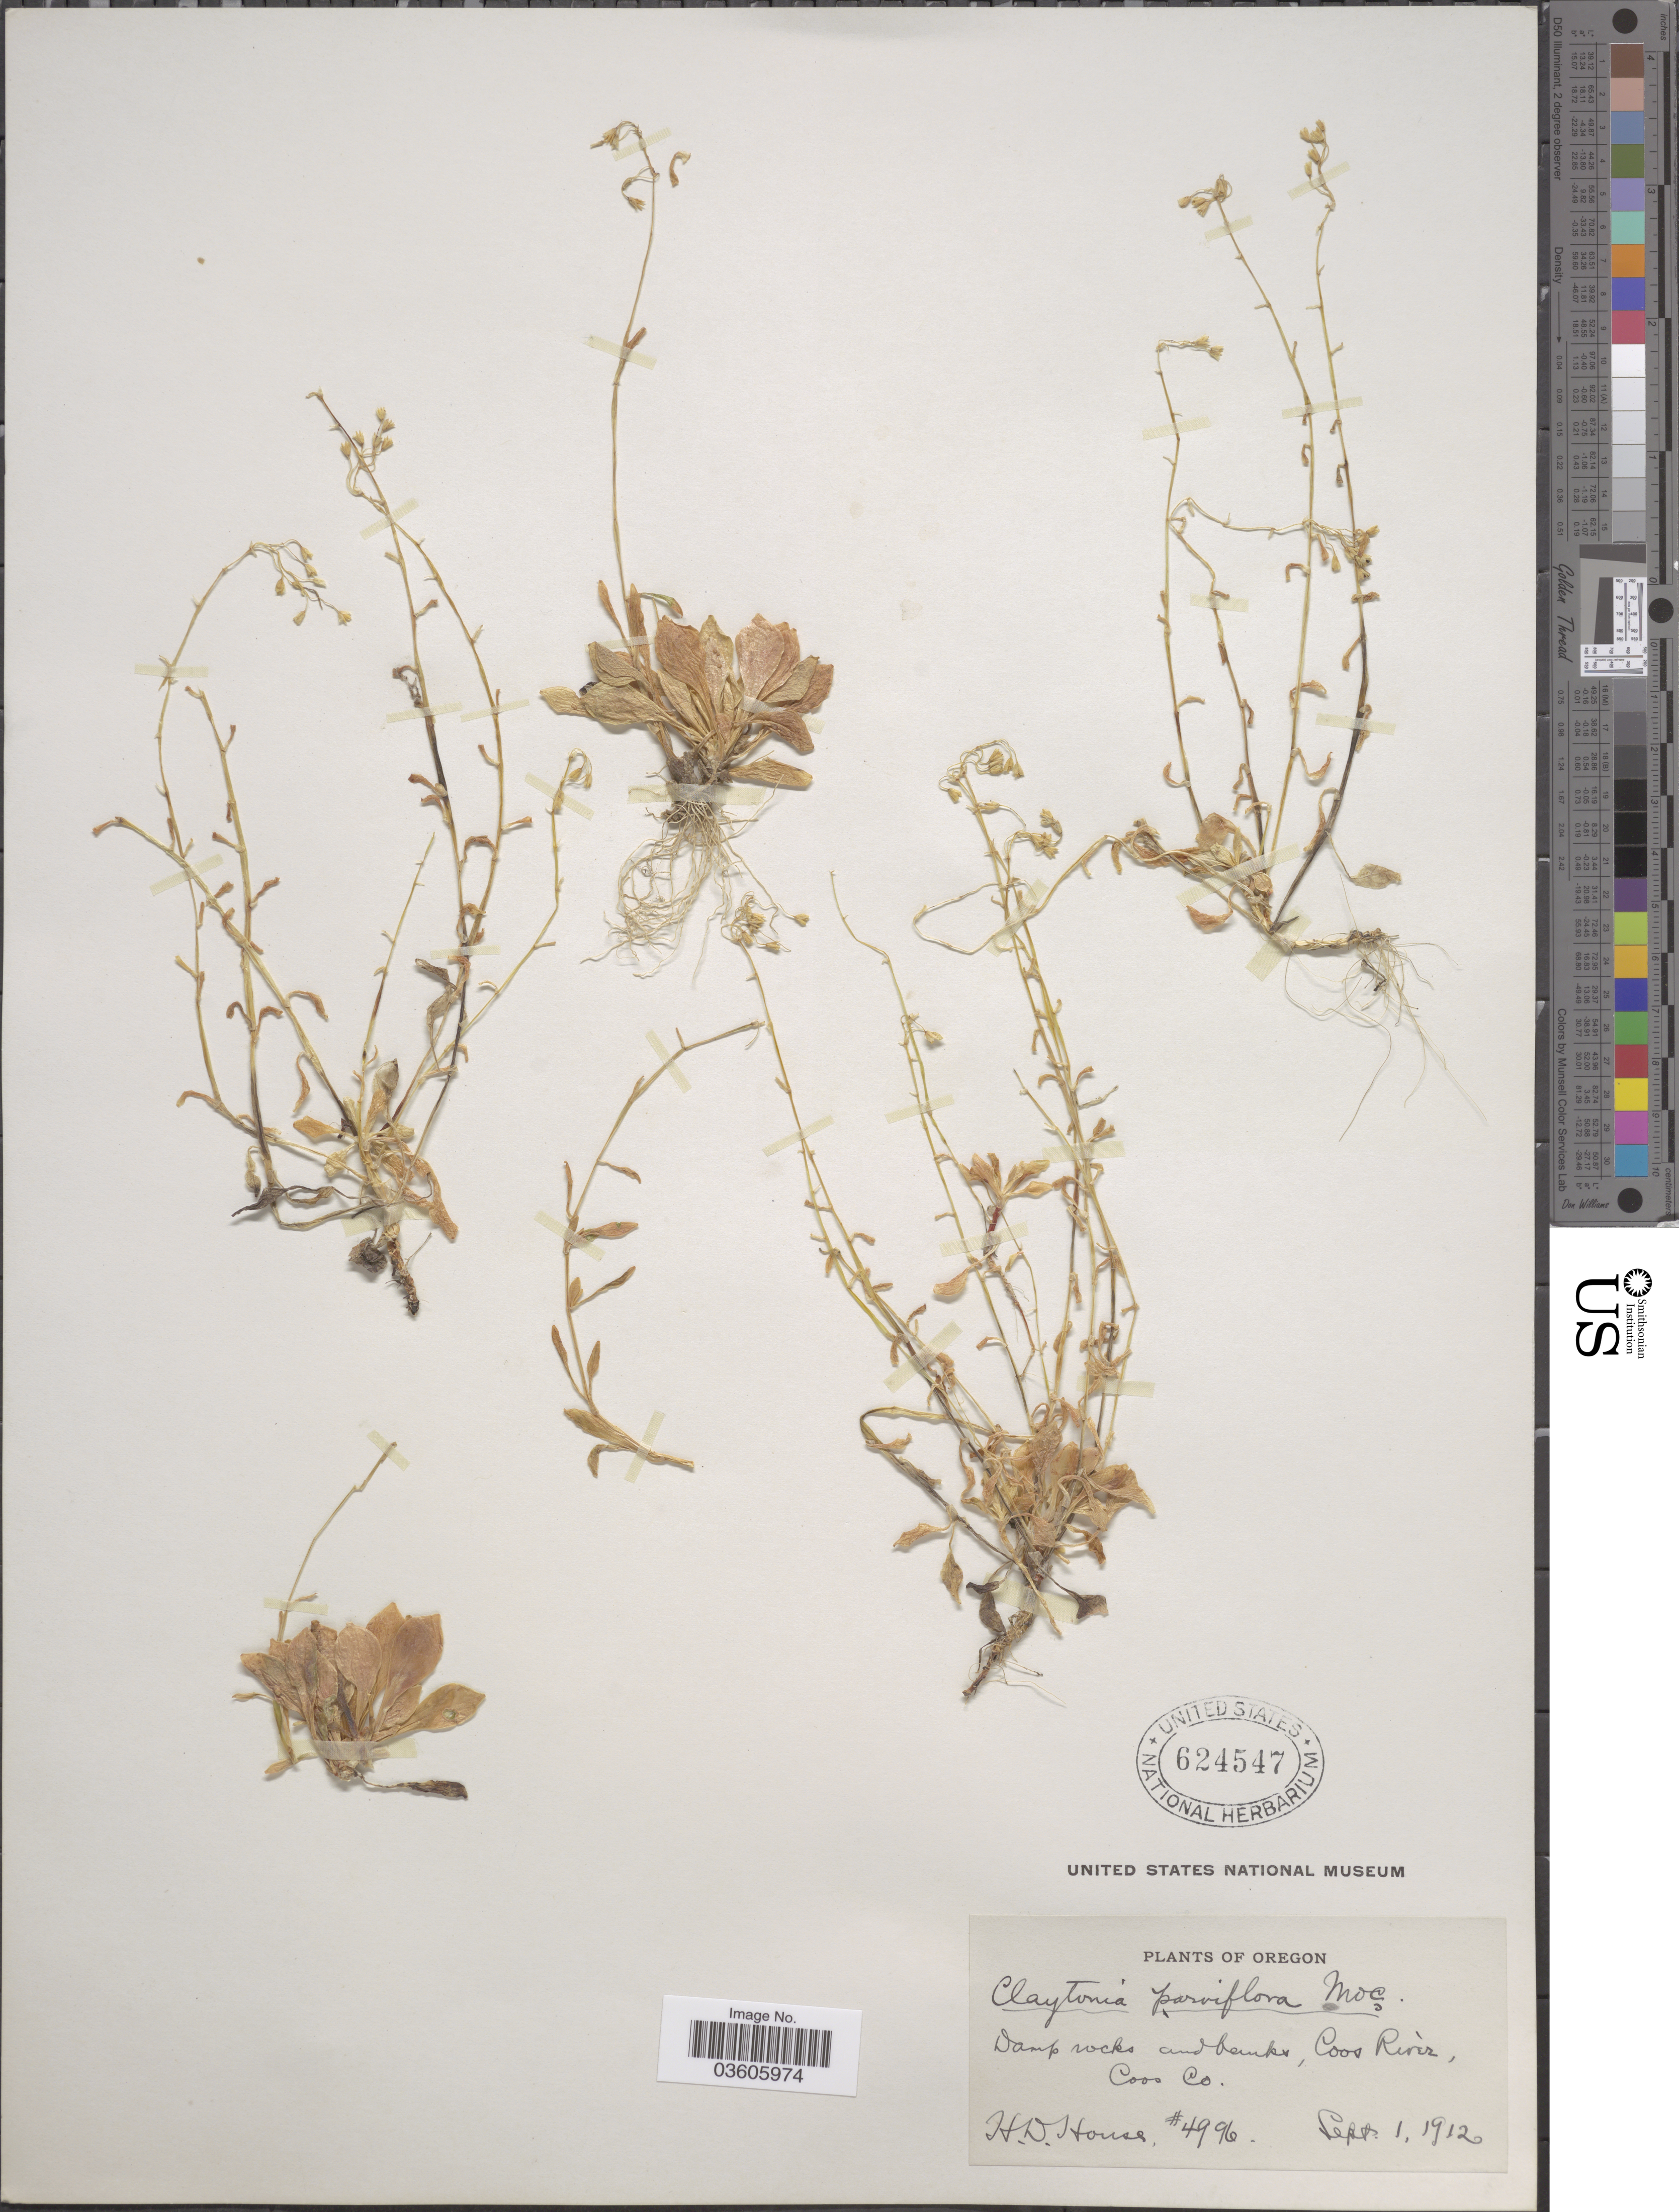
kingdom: Plantae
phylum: Tracheophyta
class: Magnoliopsida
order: Caryophyllales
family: Montiaceae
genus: Montia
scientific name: Montia parvifolia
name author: (Moc. ex DC.) Greene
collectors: H. D. House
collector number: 4996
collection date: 1912-09-01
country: United States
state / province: Oregon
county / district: Coos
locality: Coos River, Coos Co.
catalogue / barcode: US 624547